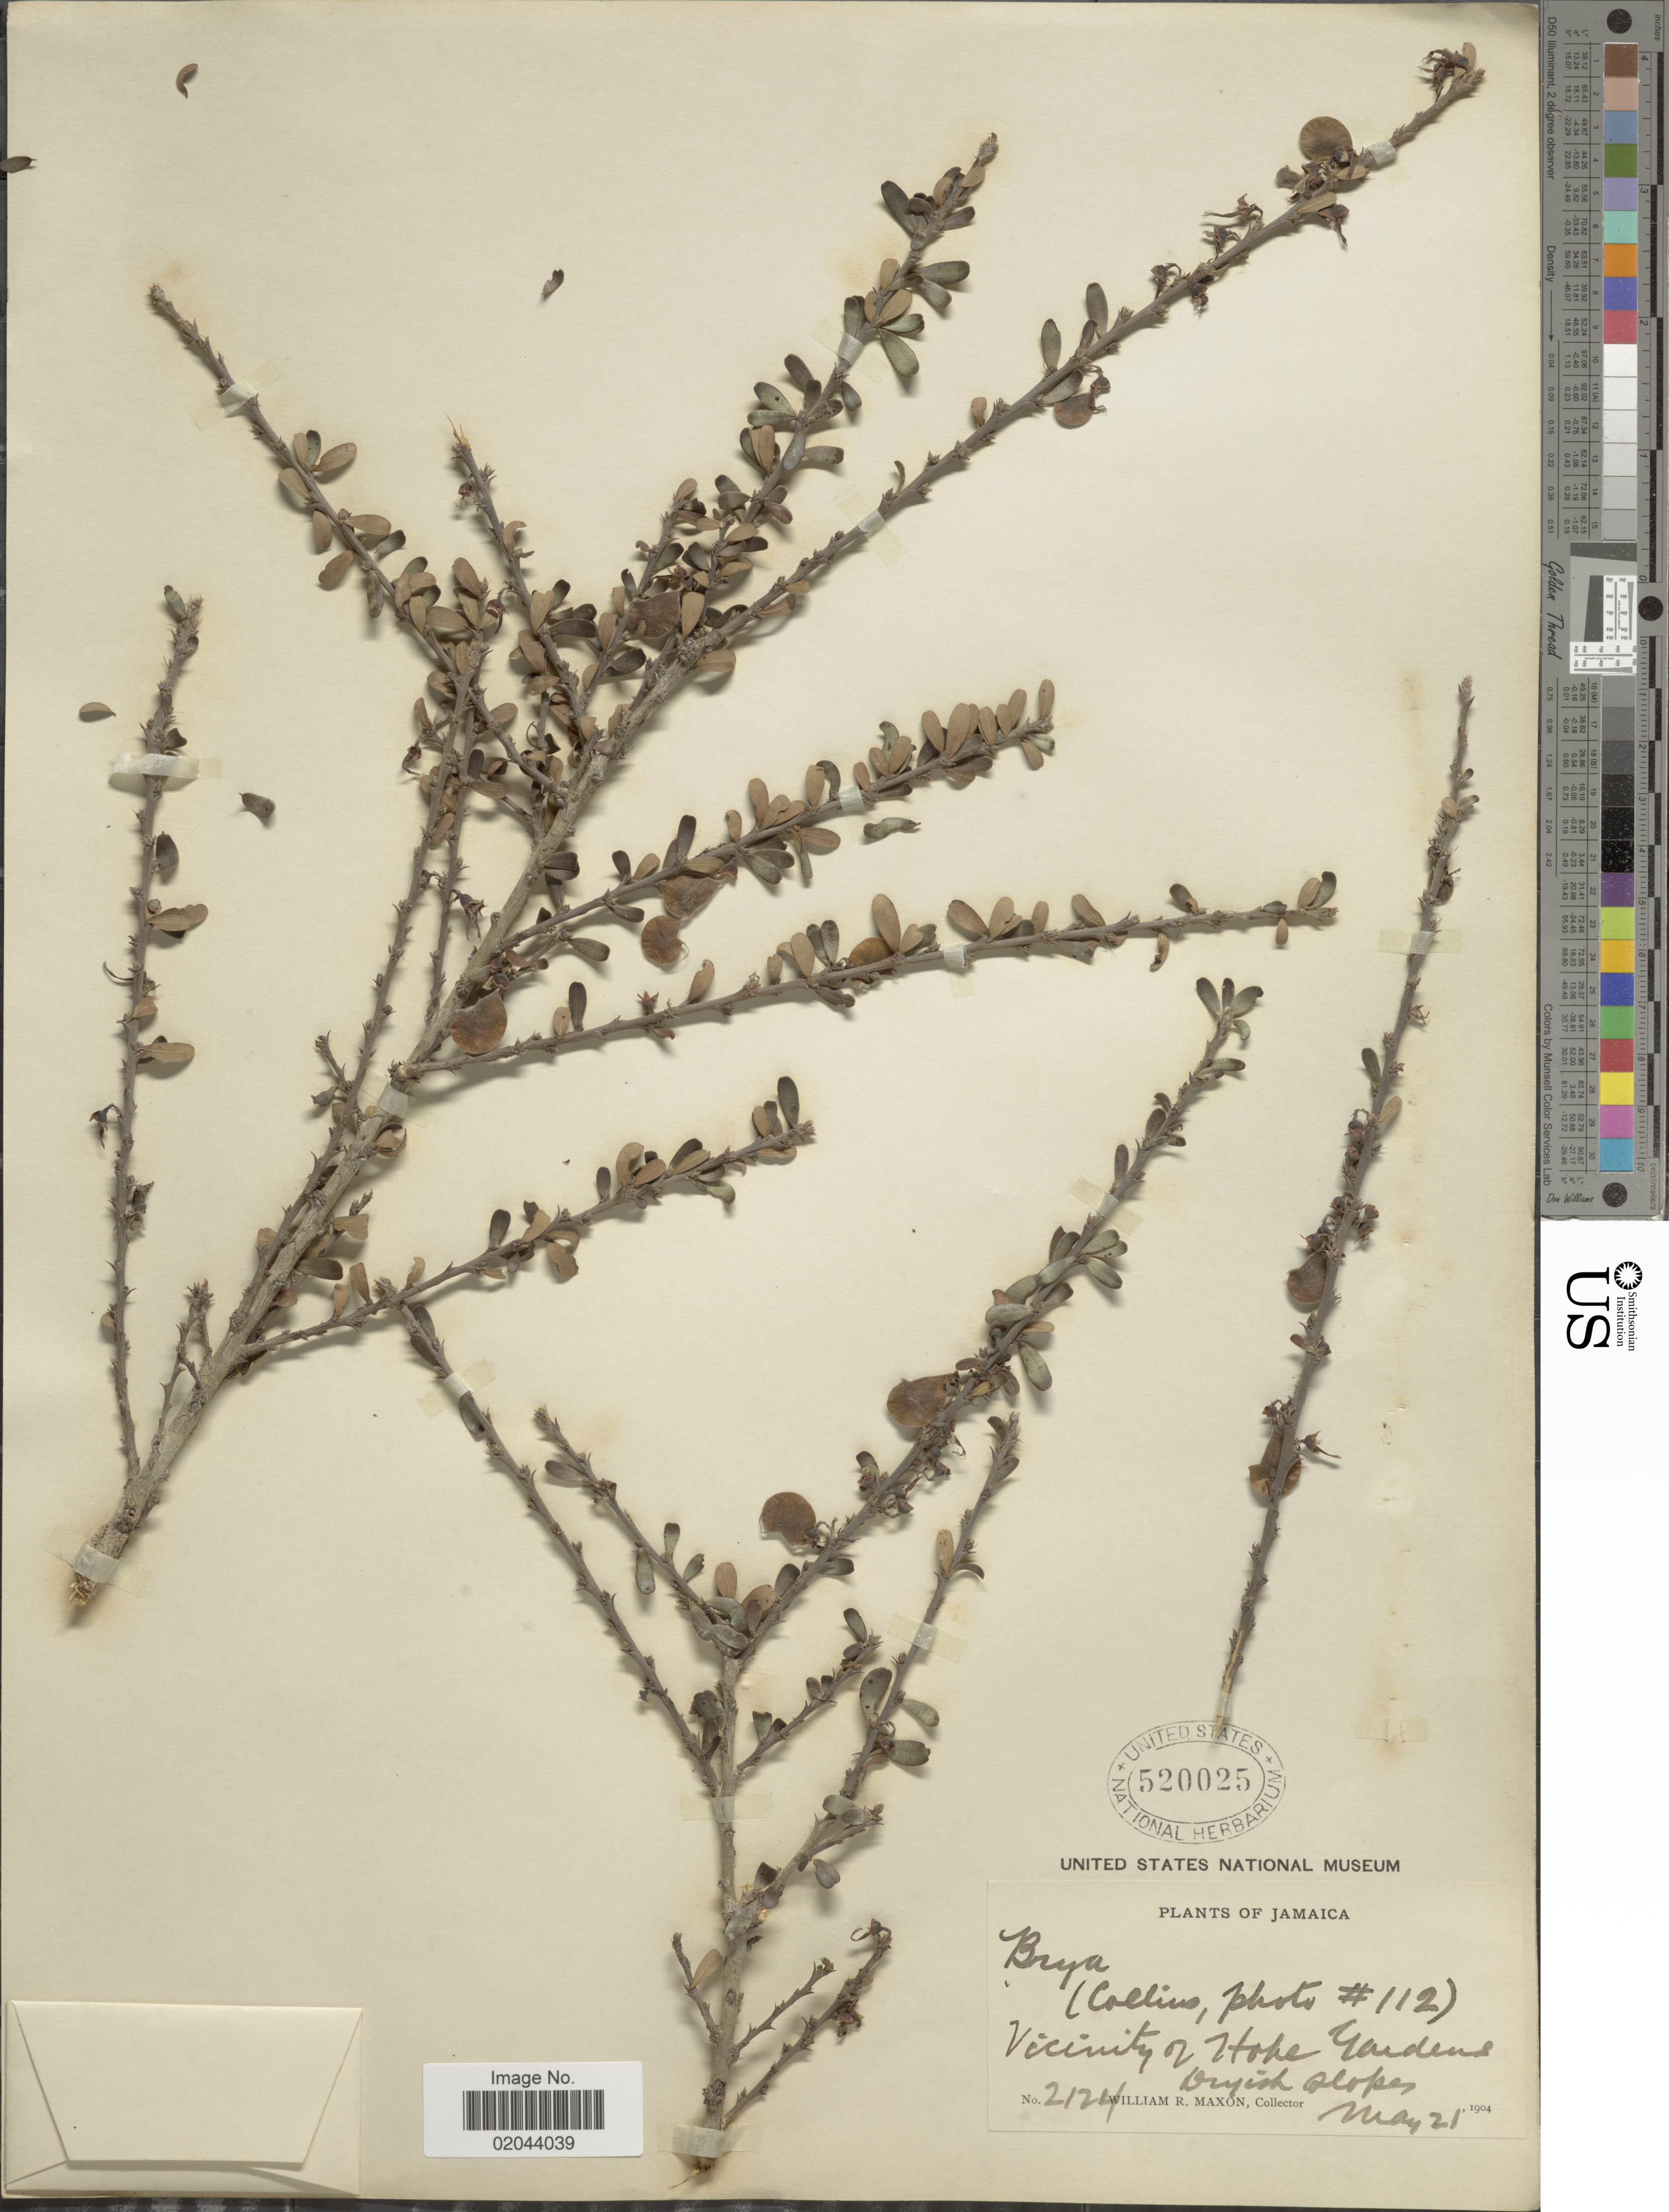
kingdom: Plantae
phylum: Tracheophyta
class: Magnoliopsida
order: Fabales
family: Fabaceae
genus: Brya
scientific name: Brya ebenus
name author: (L.) DC.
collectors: W. R. Maxon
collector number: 2124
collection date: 1904-05-21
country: Jamaica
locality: Vicinity of Hohe Gardens, Dryish slopes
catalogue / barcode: US 520025